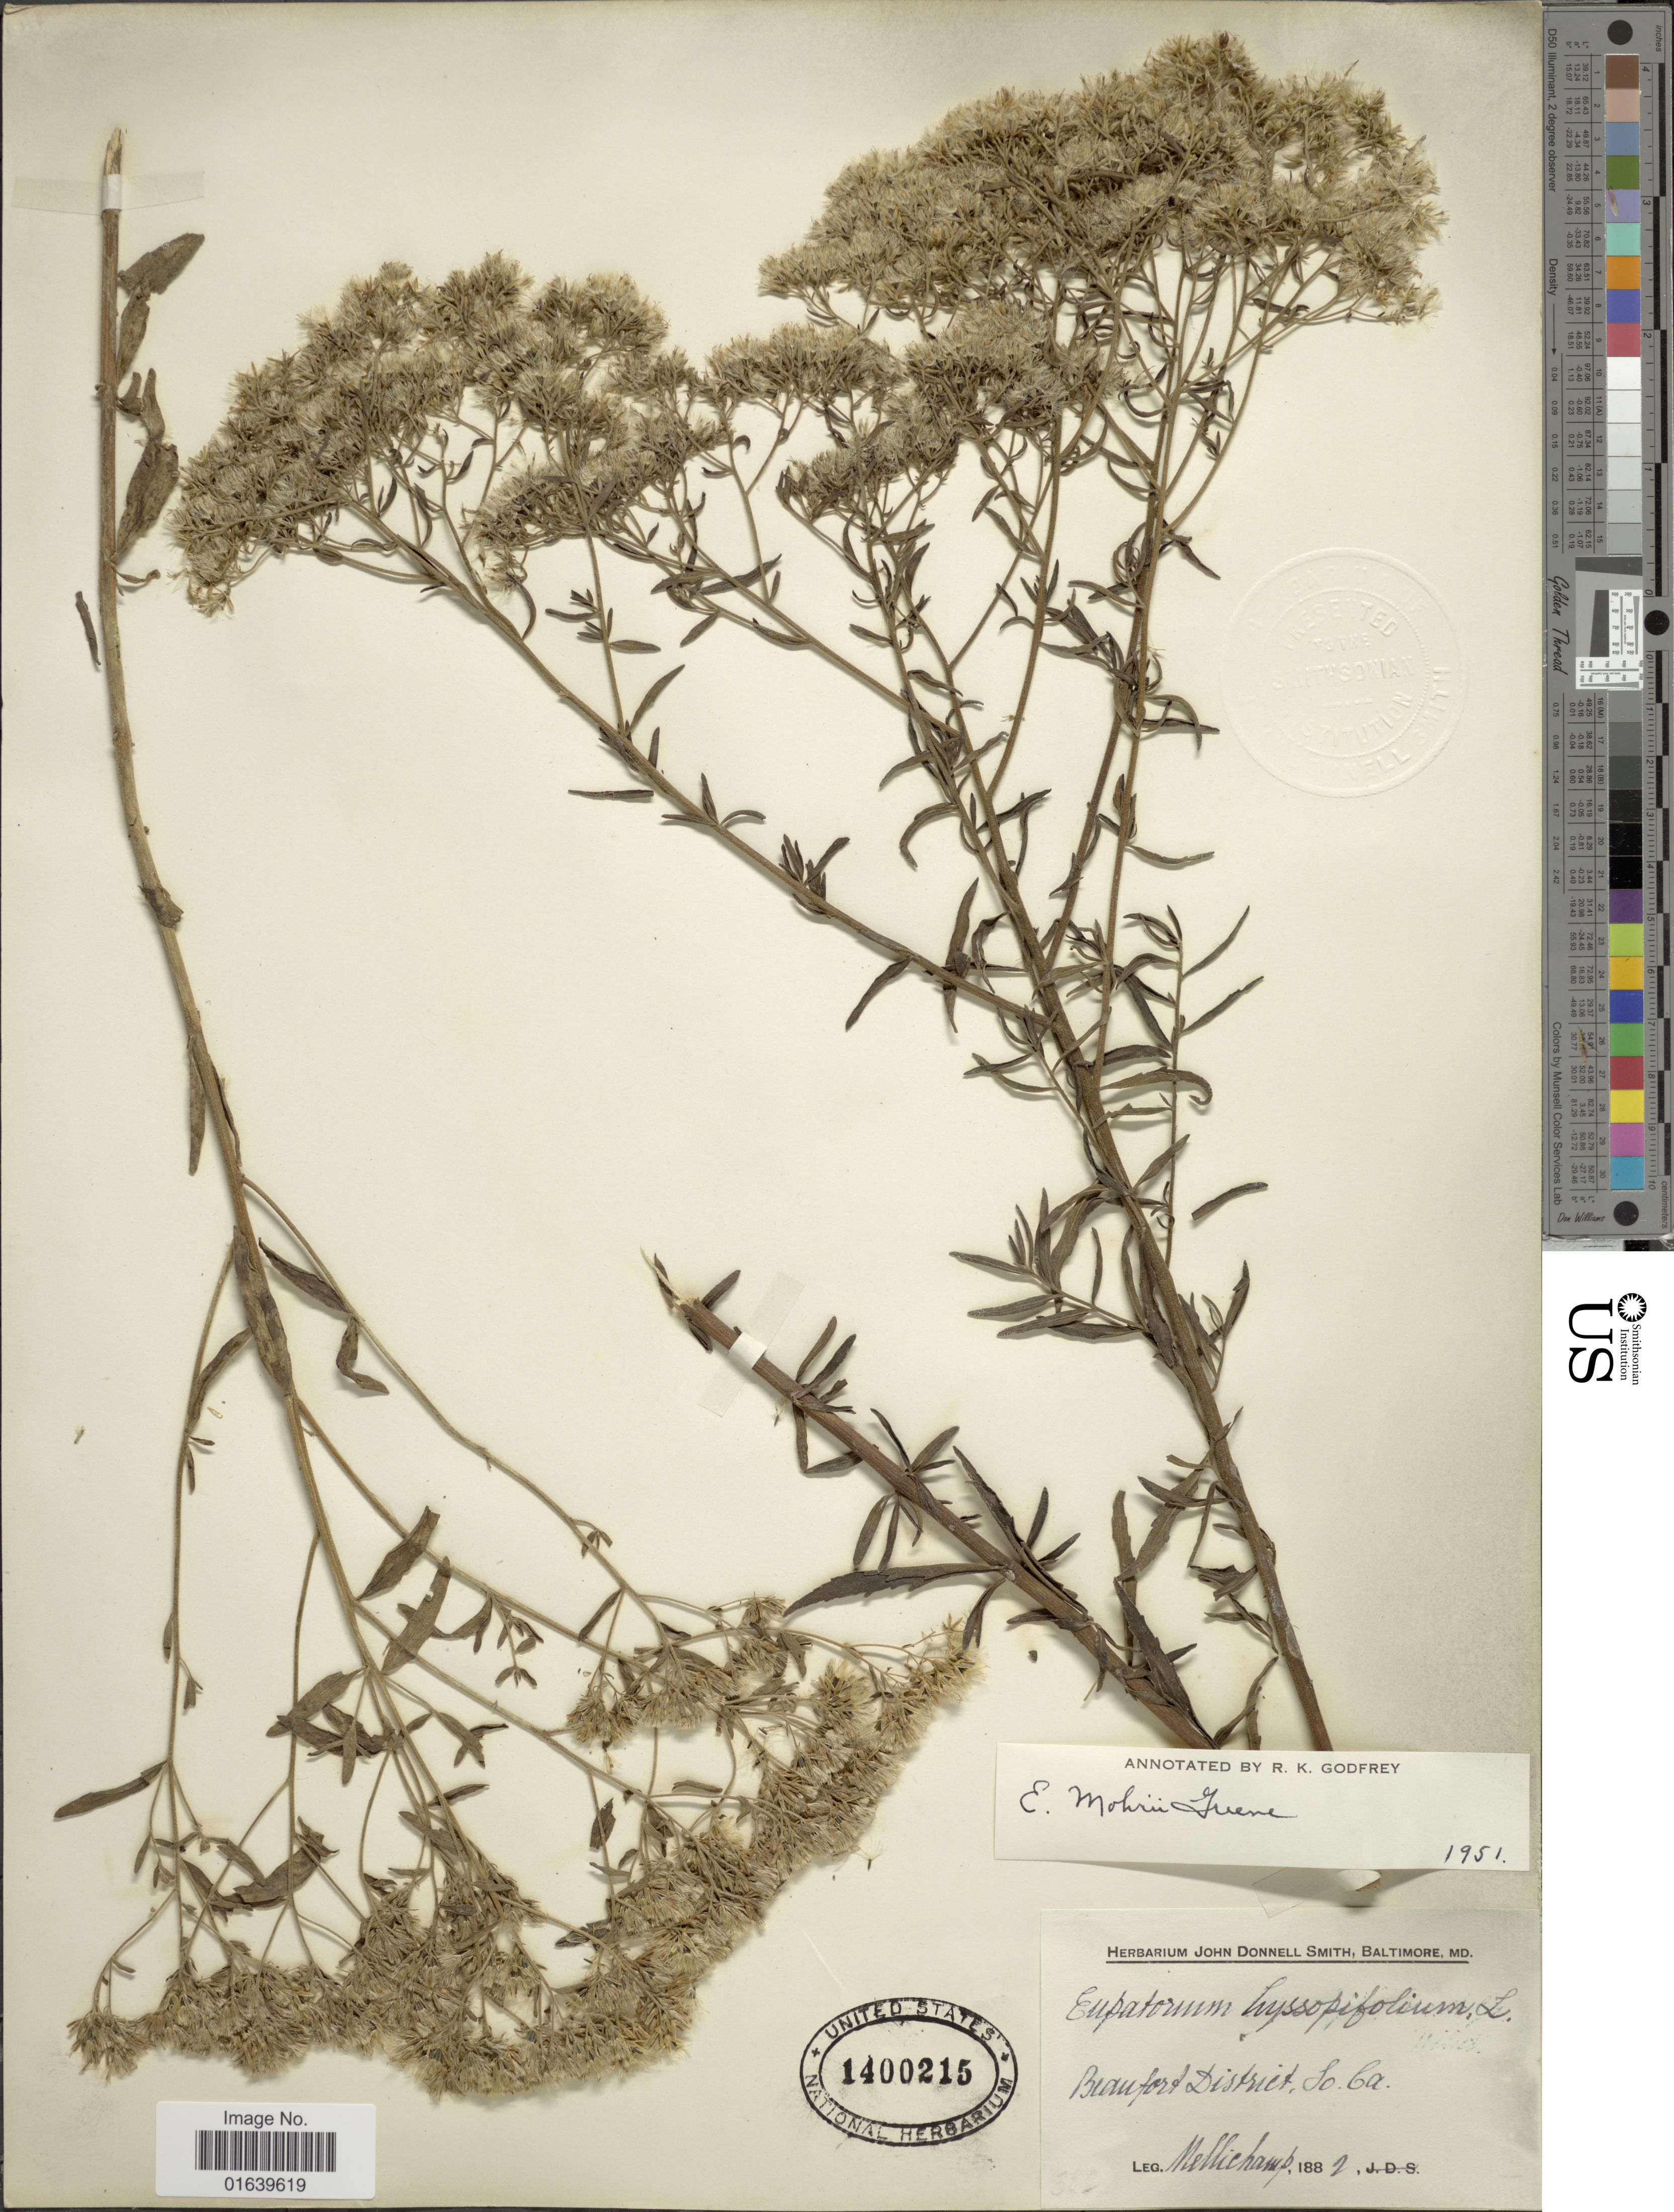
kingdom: Plantae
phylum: Tracheophyta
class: Magnoliopsida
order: Asterales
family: Asteraceae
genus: Eupatorium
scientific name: Eupatorium mohrii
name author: Greene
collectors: -. Mellichamp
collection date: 1882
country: United States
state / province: South Carolina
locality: Beaufort District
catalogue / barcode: US 1400215